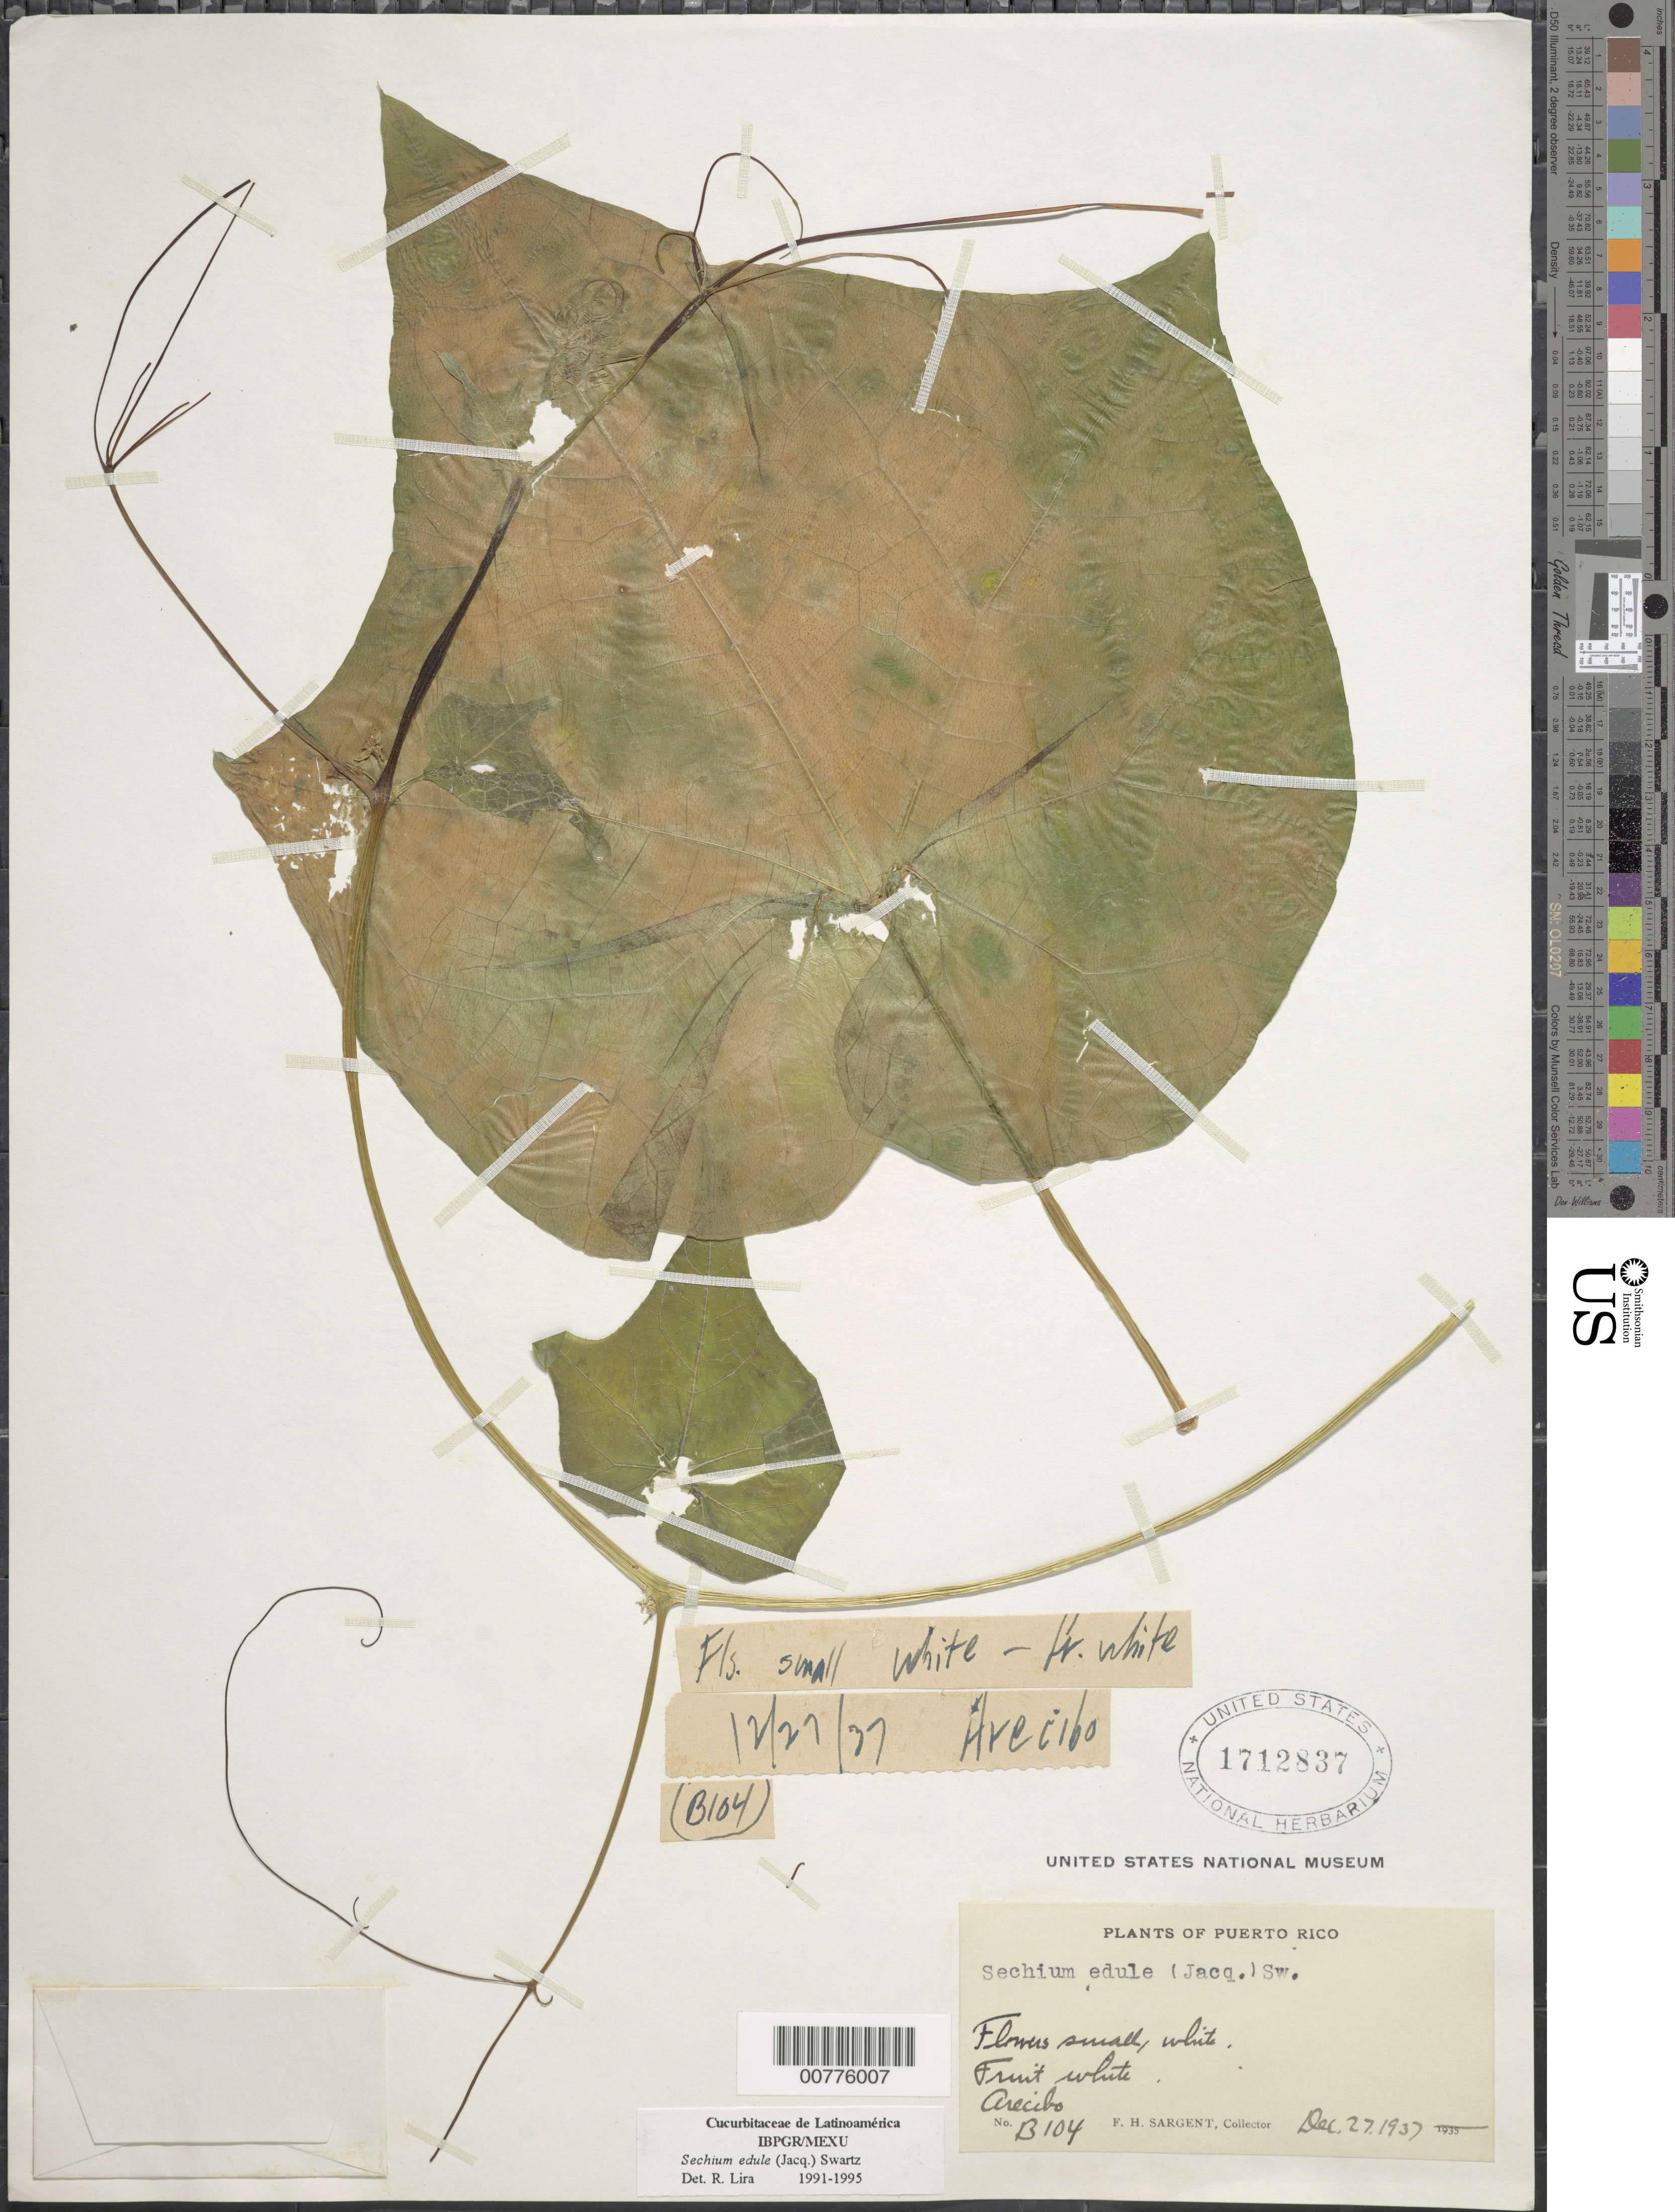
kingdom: Plantae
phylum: Tracheophyta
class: Magnoliopsida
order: Cucurbitales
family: Cucurbitaceae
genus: Sicyos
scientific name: Sicyos edulis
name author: Jacq.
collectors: F. H. Sargent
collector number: B104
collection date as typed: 27 Dec 1937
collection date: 1937-12-27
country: Puerto Rico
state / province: Arecibo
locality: Arecibo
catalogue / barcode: US 1712837